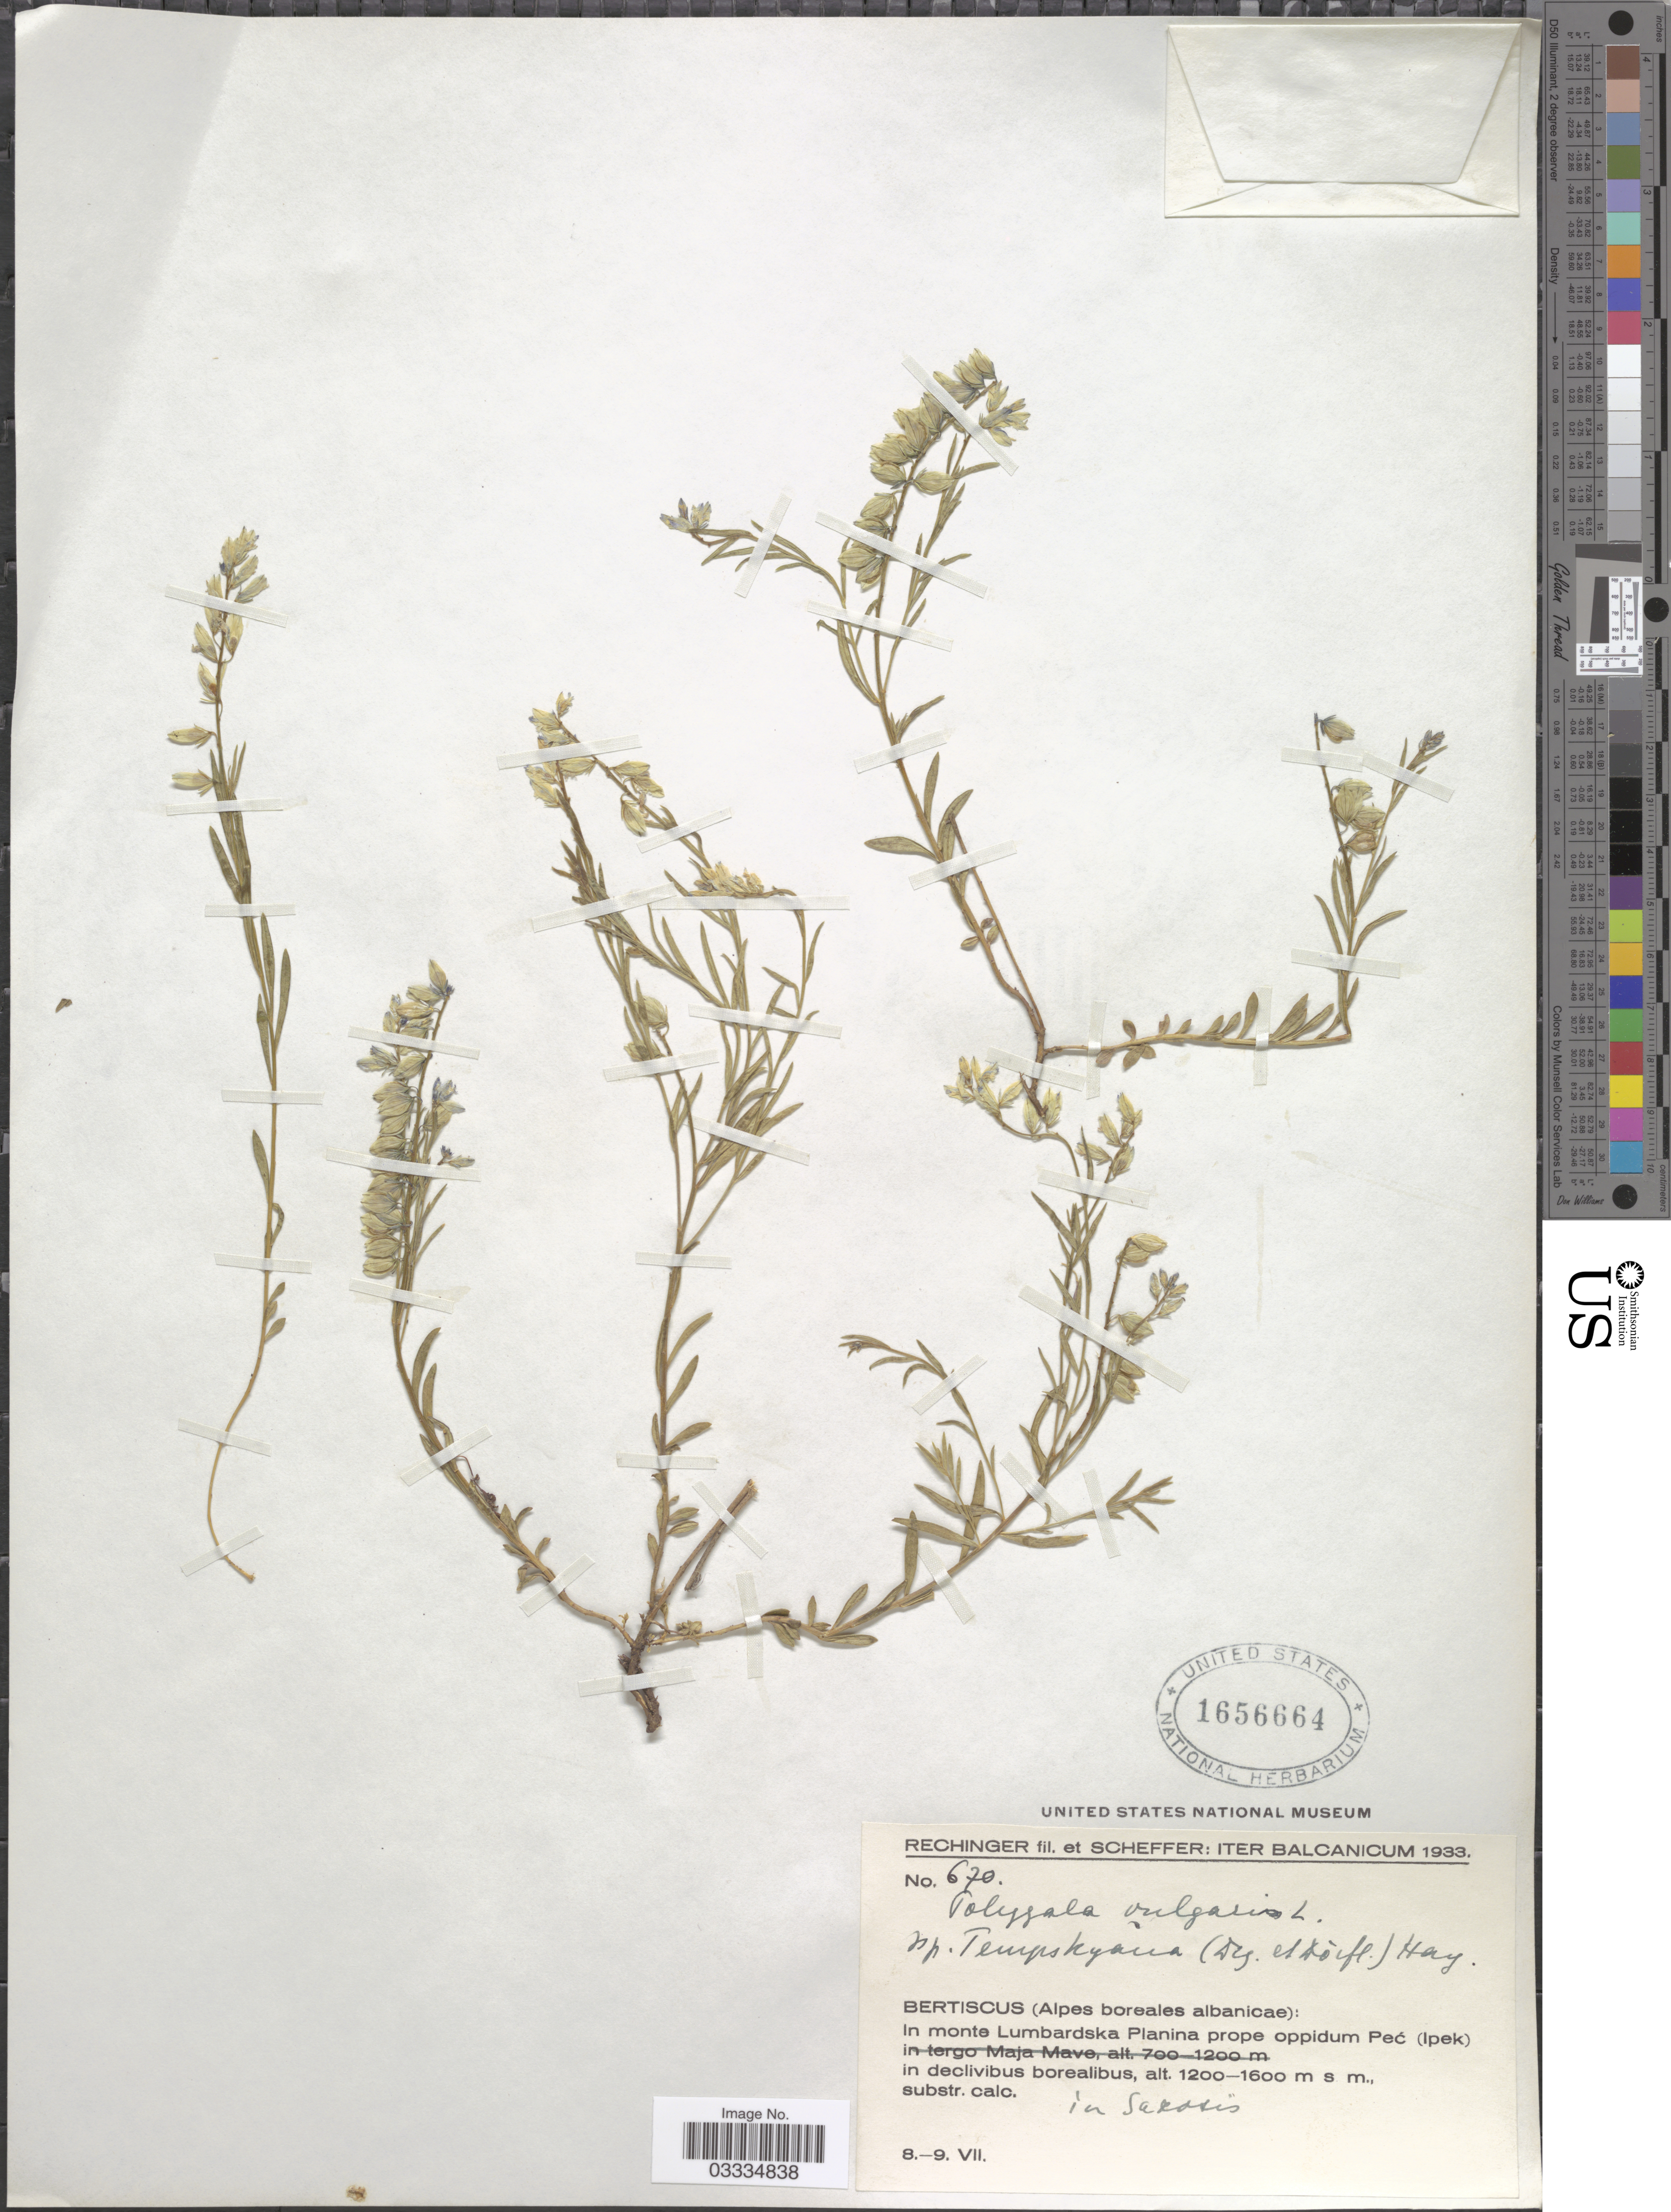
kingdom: Plantae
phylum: Tracheophyta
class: Magnoliopsida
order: Fabales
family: Polygalaceae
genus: Polygala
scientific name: Polygala vulgaris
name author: L.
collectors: -- Rechinger & Scheffer, --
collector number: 670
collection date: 1933-07-08/1933-07-09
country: Serbia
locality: Bertiscus (Alpes boreales albanicae): In monte Lumbardska Planina prope Oppidum Peć (Ipek)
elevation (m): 1200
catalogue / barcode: US 1656664